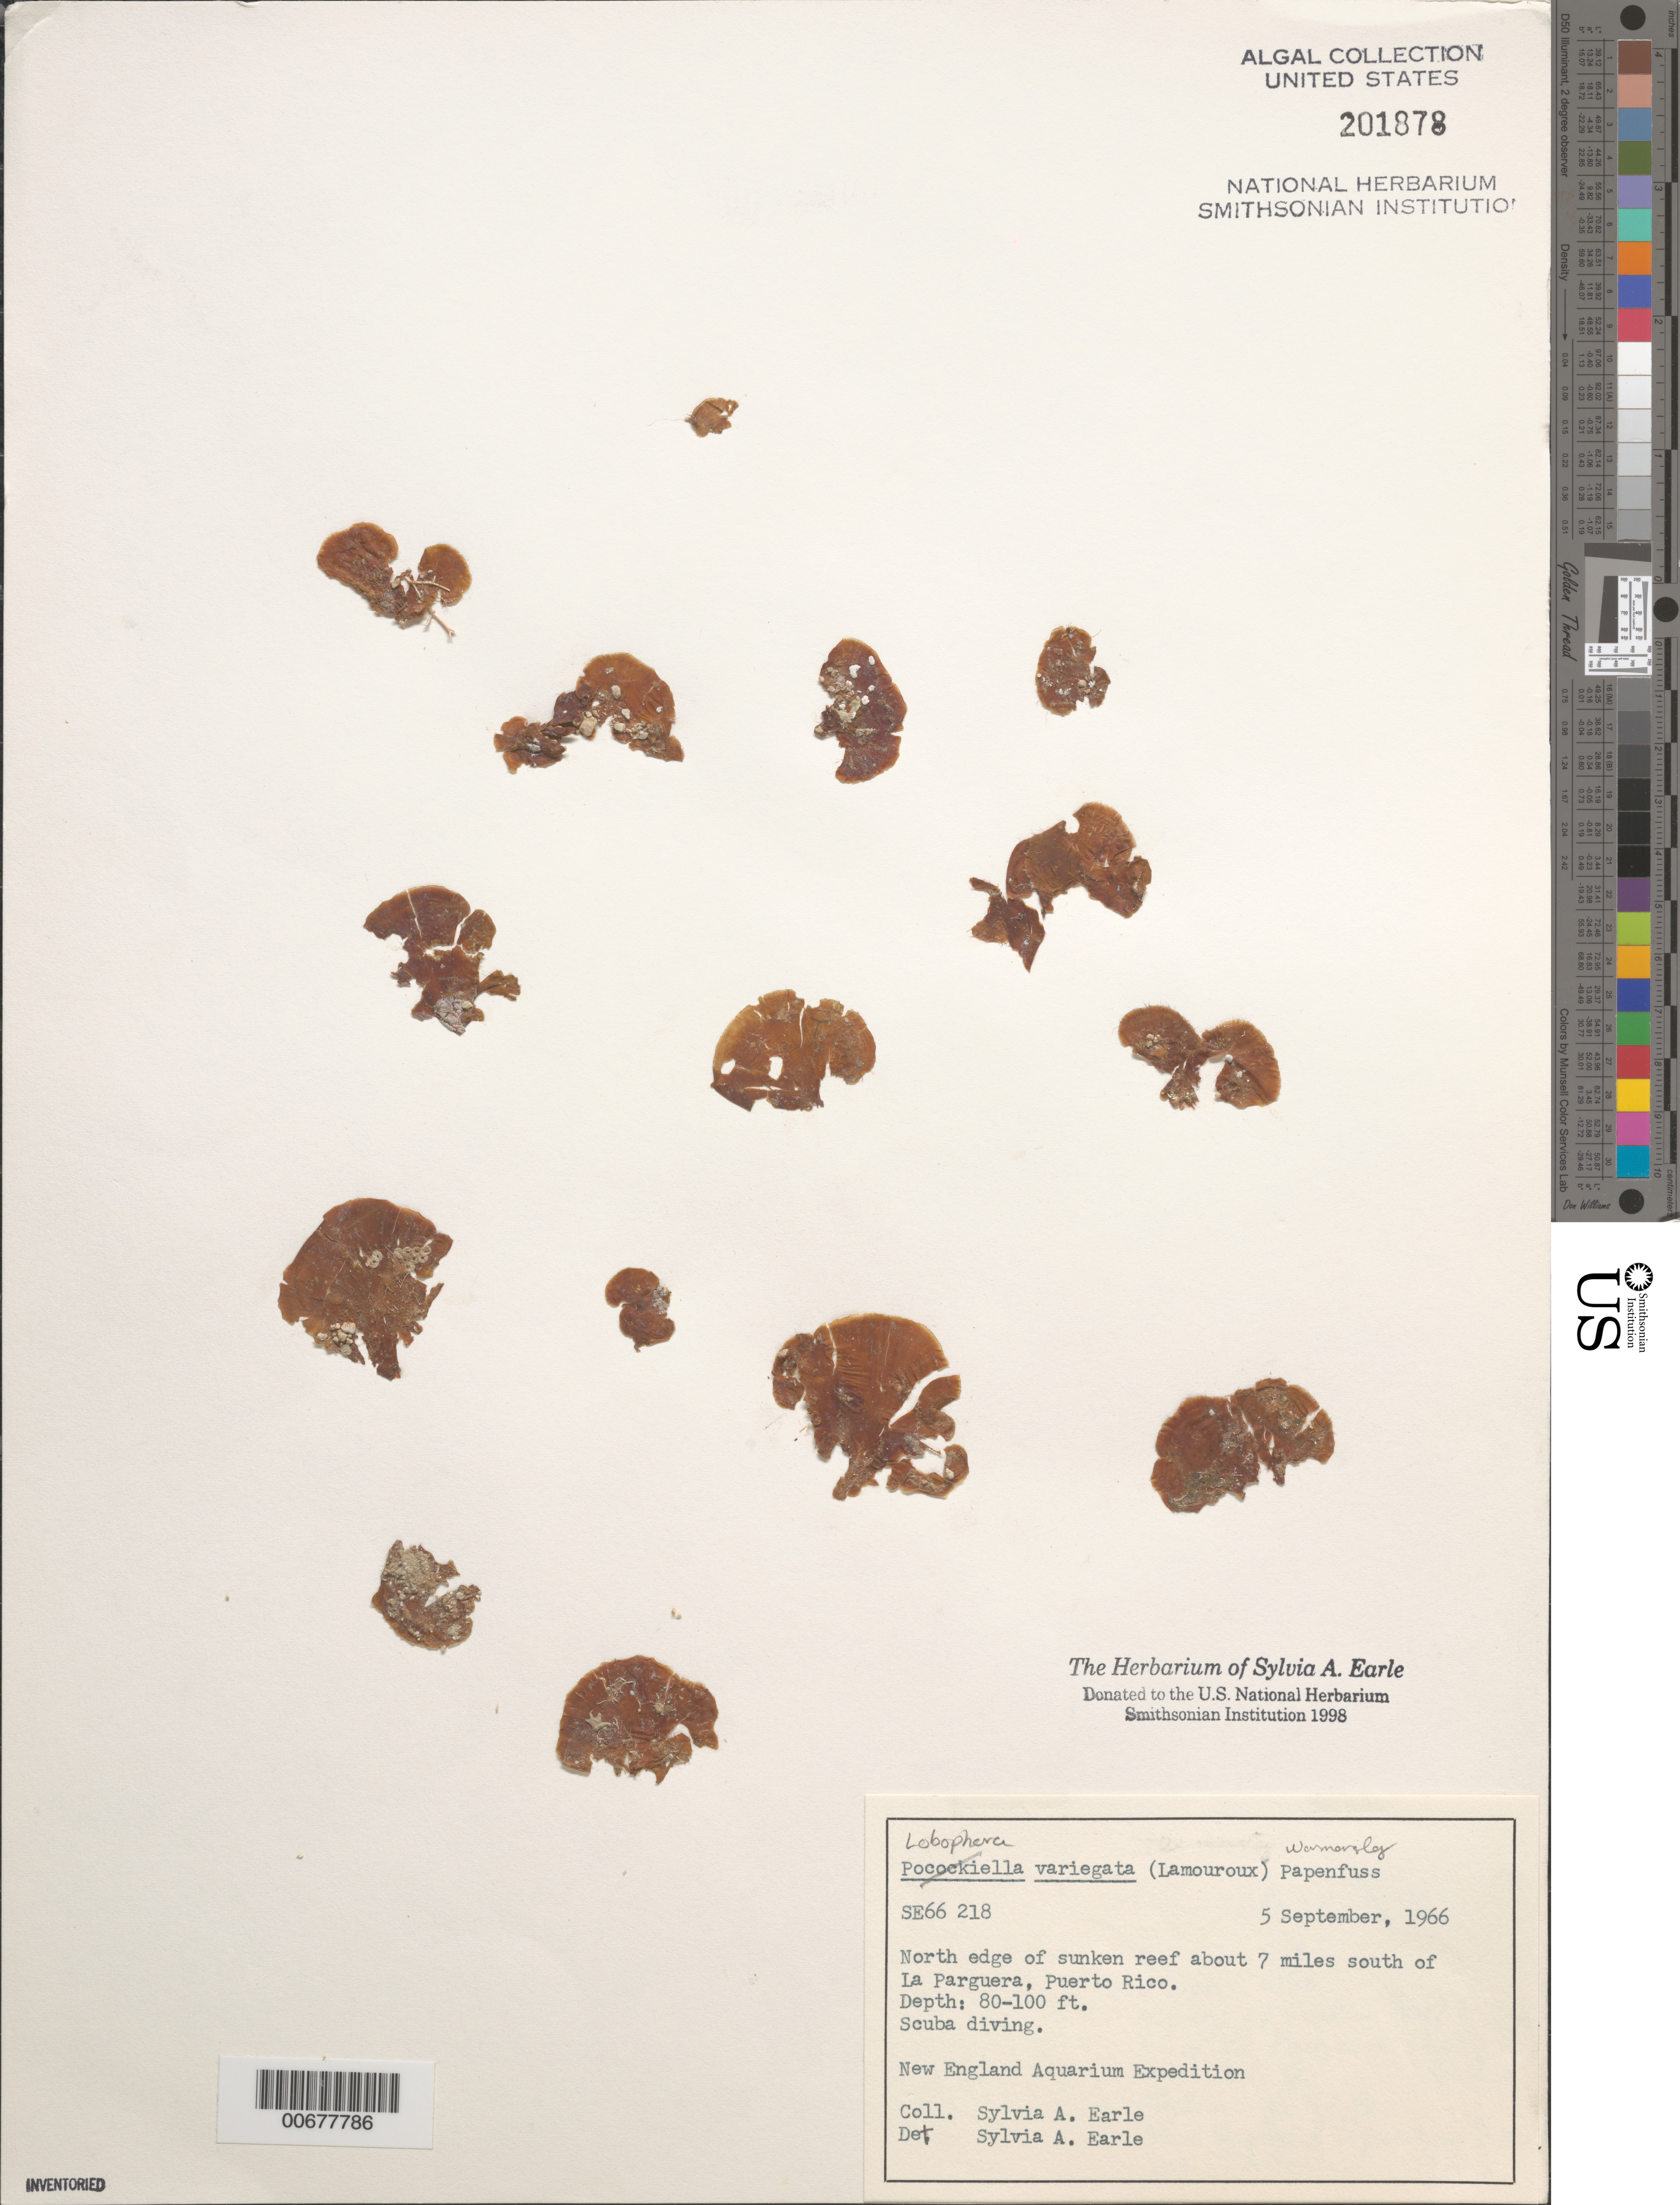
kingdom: Chromista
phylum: Ochrophyta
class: Phaeophyceae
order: Dictyotales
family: Dictyotaceae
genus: Lobophora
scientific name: Lobophora variegata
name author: (J.V.Lamouroux) Womersley & E.C. Oliveira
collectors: S. A. Earle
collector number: SE 66218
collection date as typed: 05 Sep 1966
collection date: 1966-09-05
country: Puerto Rico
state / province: Lajas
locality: Ca. 7 miles south of La Parguera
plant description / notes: New England Aquarium Expedition to Puerto Rico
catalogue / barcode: US 201878